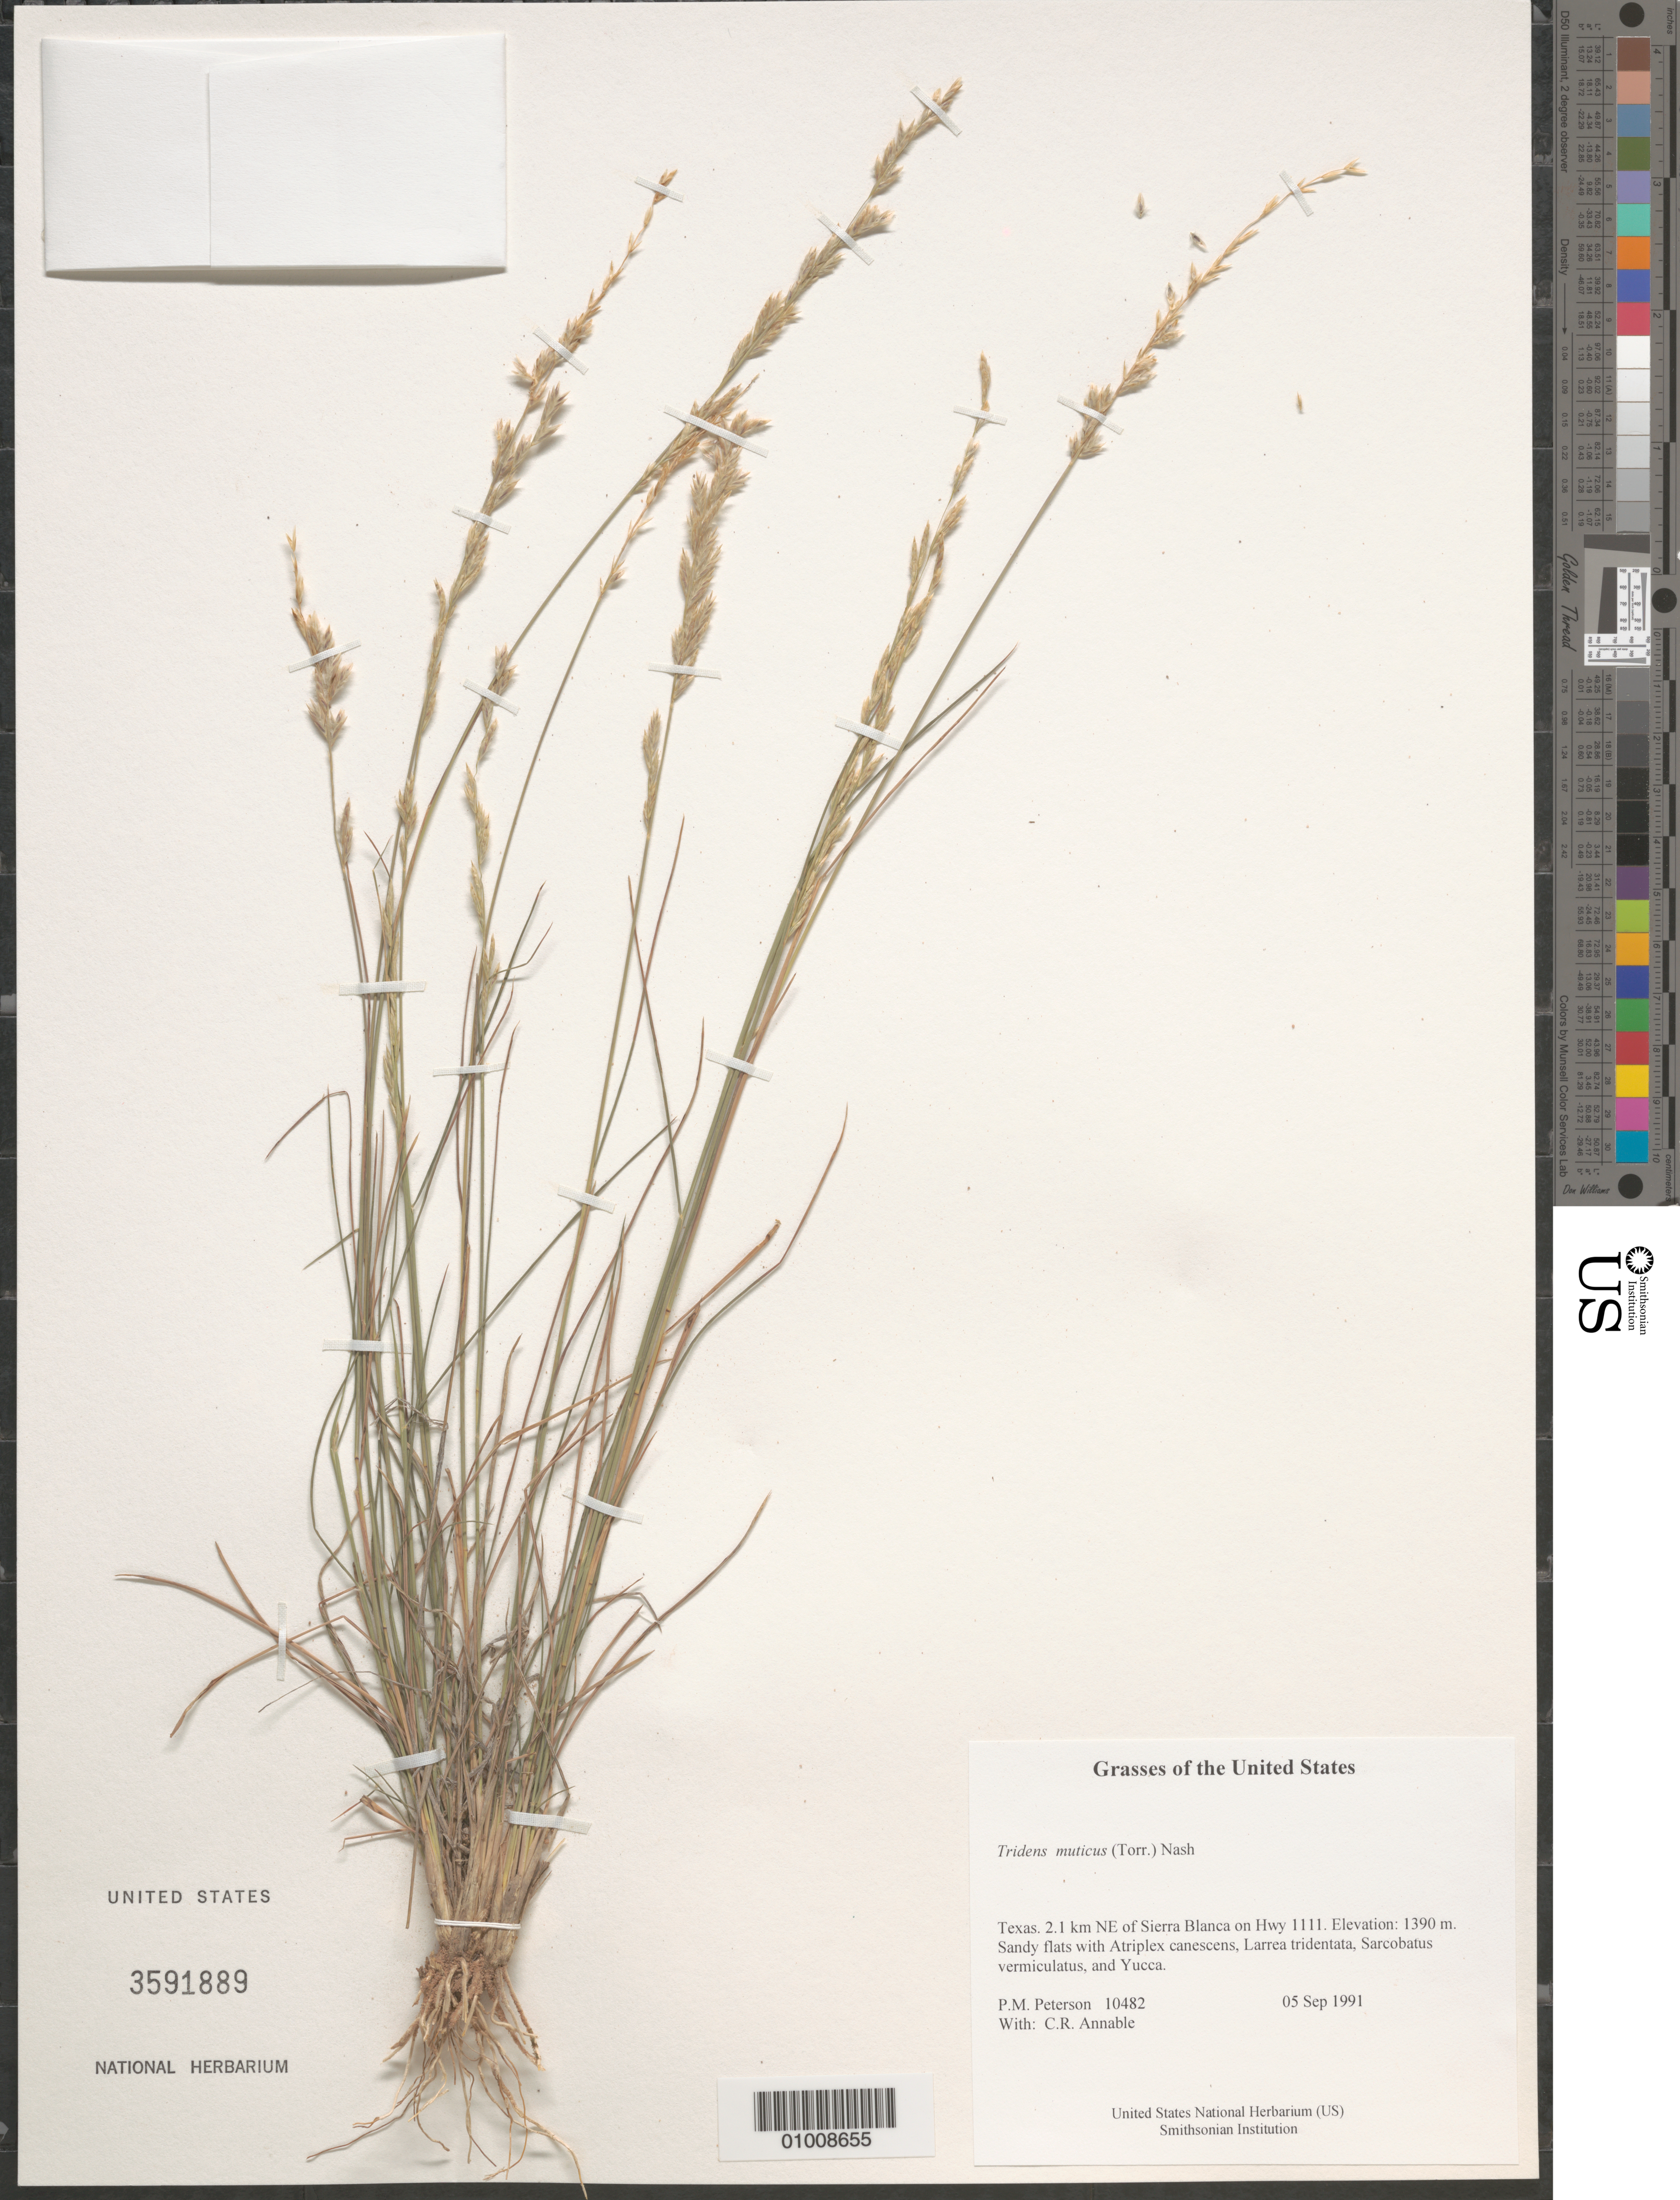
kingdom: Plantae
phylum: Tracheophyta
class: Liliopsida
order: Poales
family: Poaceae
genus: Tridens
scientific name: Tridens muticus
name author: (Torr.) Nash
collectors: P. M. Peterson & C. R. Annable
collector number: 10482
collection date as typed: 05 Sep 1991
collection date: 1991-09-05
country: United States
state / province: Texas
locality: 2.1 km NE of Sierra Blanca on Hwy 1111.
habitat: Sandy flats with Atriplex canescens, Larrea tridentata, Sarcobatus vermiculatus, and Yucca.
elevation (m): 1390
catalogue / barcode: US 3591889